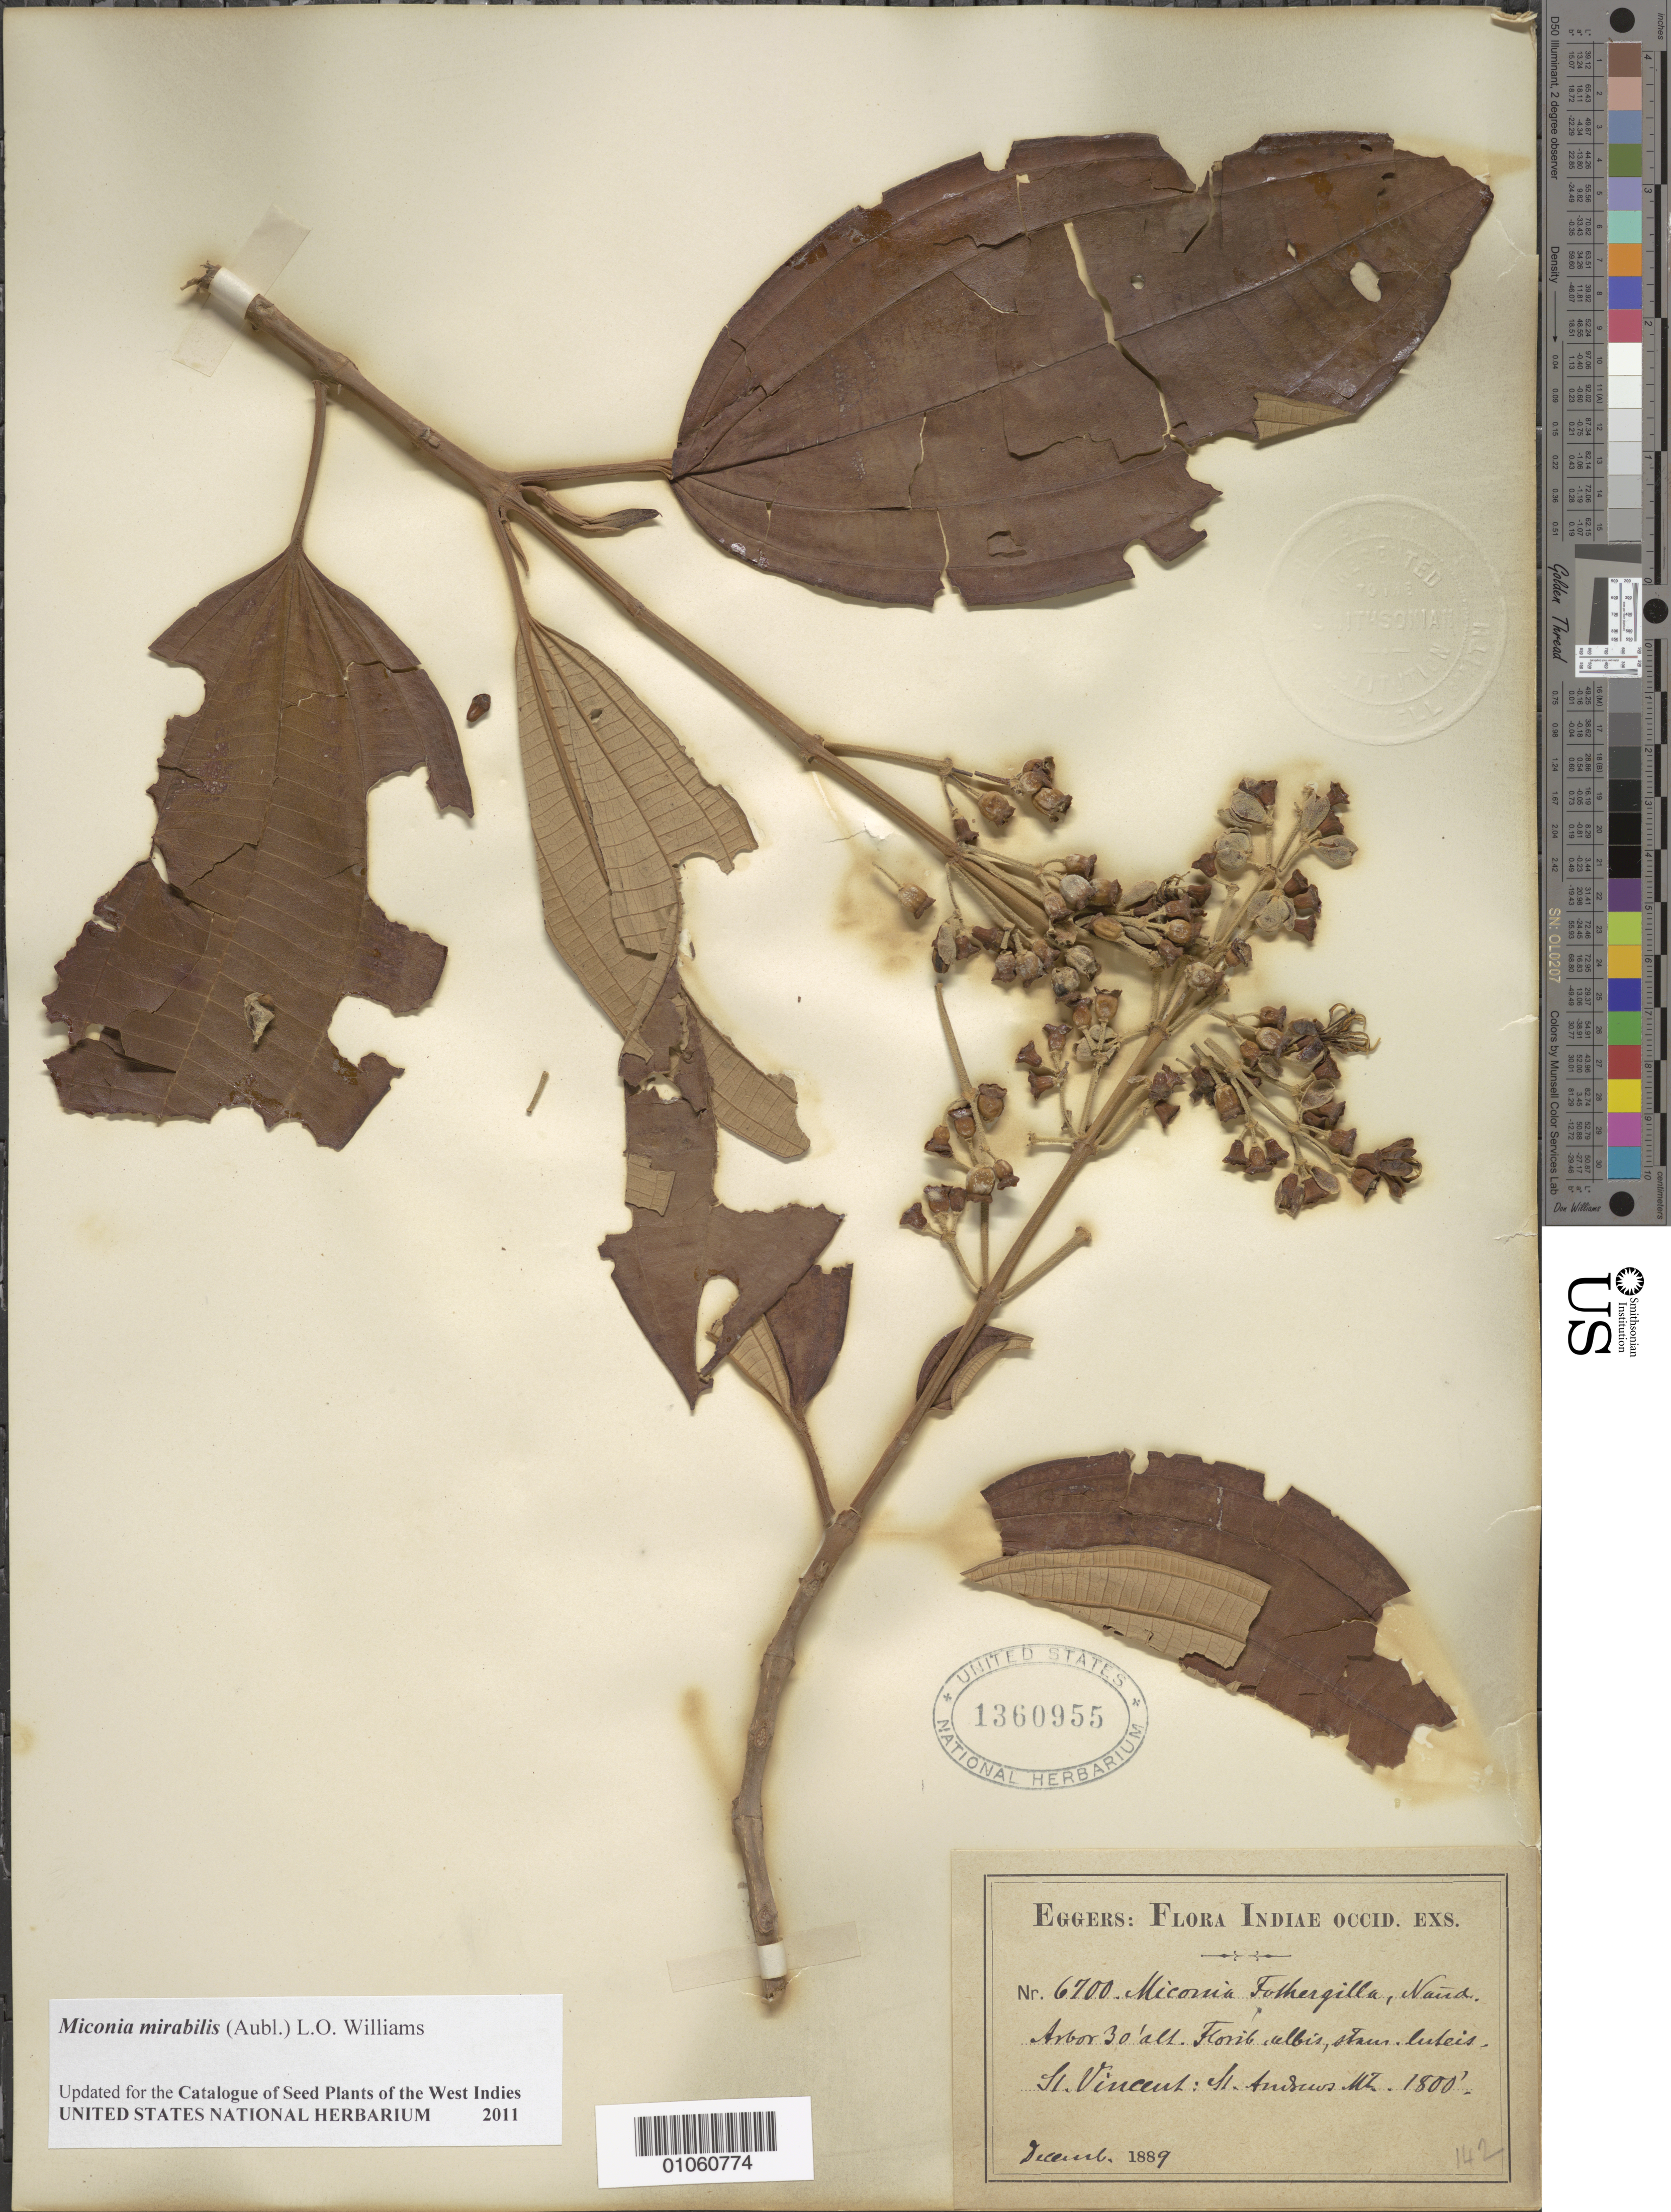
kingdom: Plantae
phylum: Tracheophyta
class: Magnoliopsida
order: Myrtales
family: Melastomataceae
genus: Miconia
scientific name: Miconia mirabilis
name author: (Aubl.) L.O. Williams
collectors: H. F. A. von Eggers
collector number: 6700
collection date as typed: Dec 1889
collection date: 1889-12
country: St. Vincent - Grenadines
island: St. Vincent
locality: St. Andrews Mt.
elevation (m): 549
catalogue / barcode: US 1360955